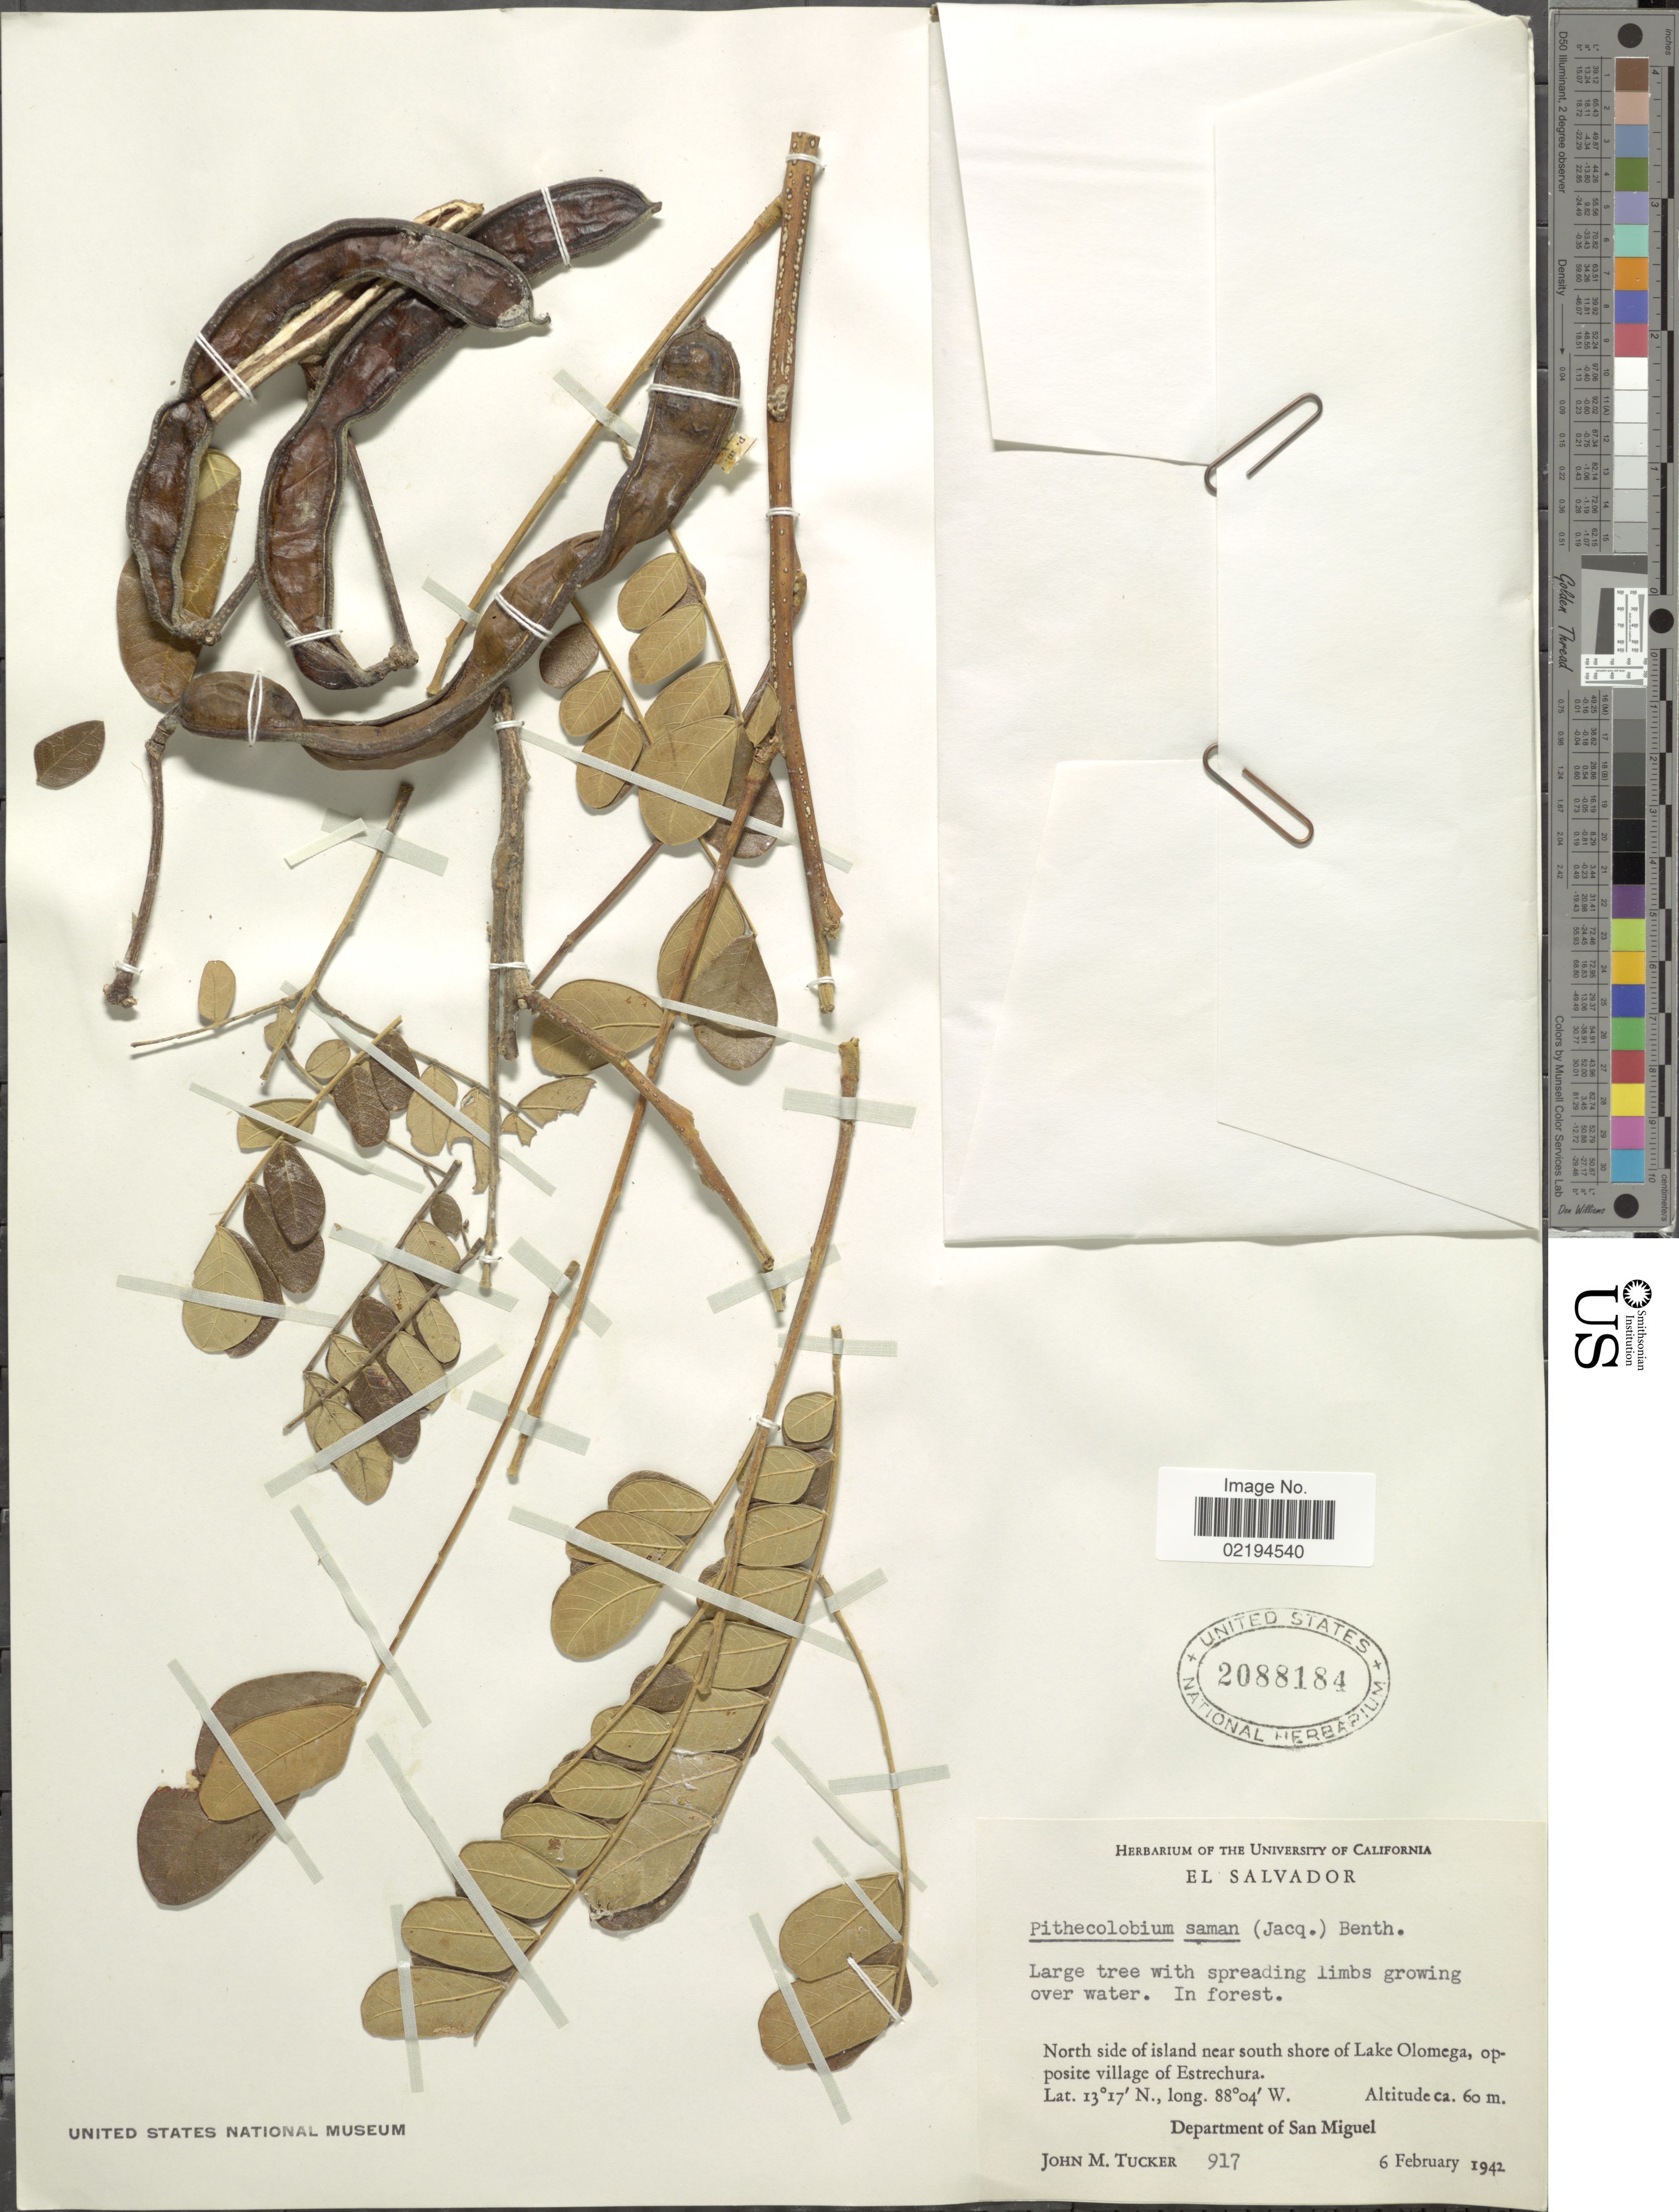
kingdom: Plantae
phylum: Tracheophyta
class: Magnoliopsida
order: Fabales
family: Fabaceae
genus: Samanea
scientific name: Samanea saman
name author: (Jacq.) Merr.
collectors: J. M. Tucker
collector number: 917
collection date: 1942-02-06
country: El Salvador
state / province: San Miguel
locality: North side of island near south shore of Lake Olomega, opposite village of Estrechura.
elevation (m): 60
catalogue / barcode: US 2088184